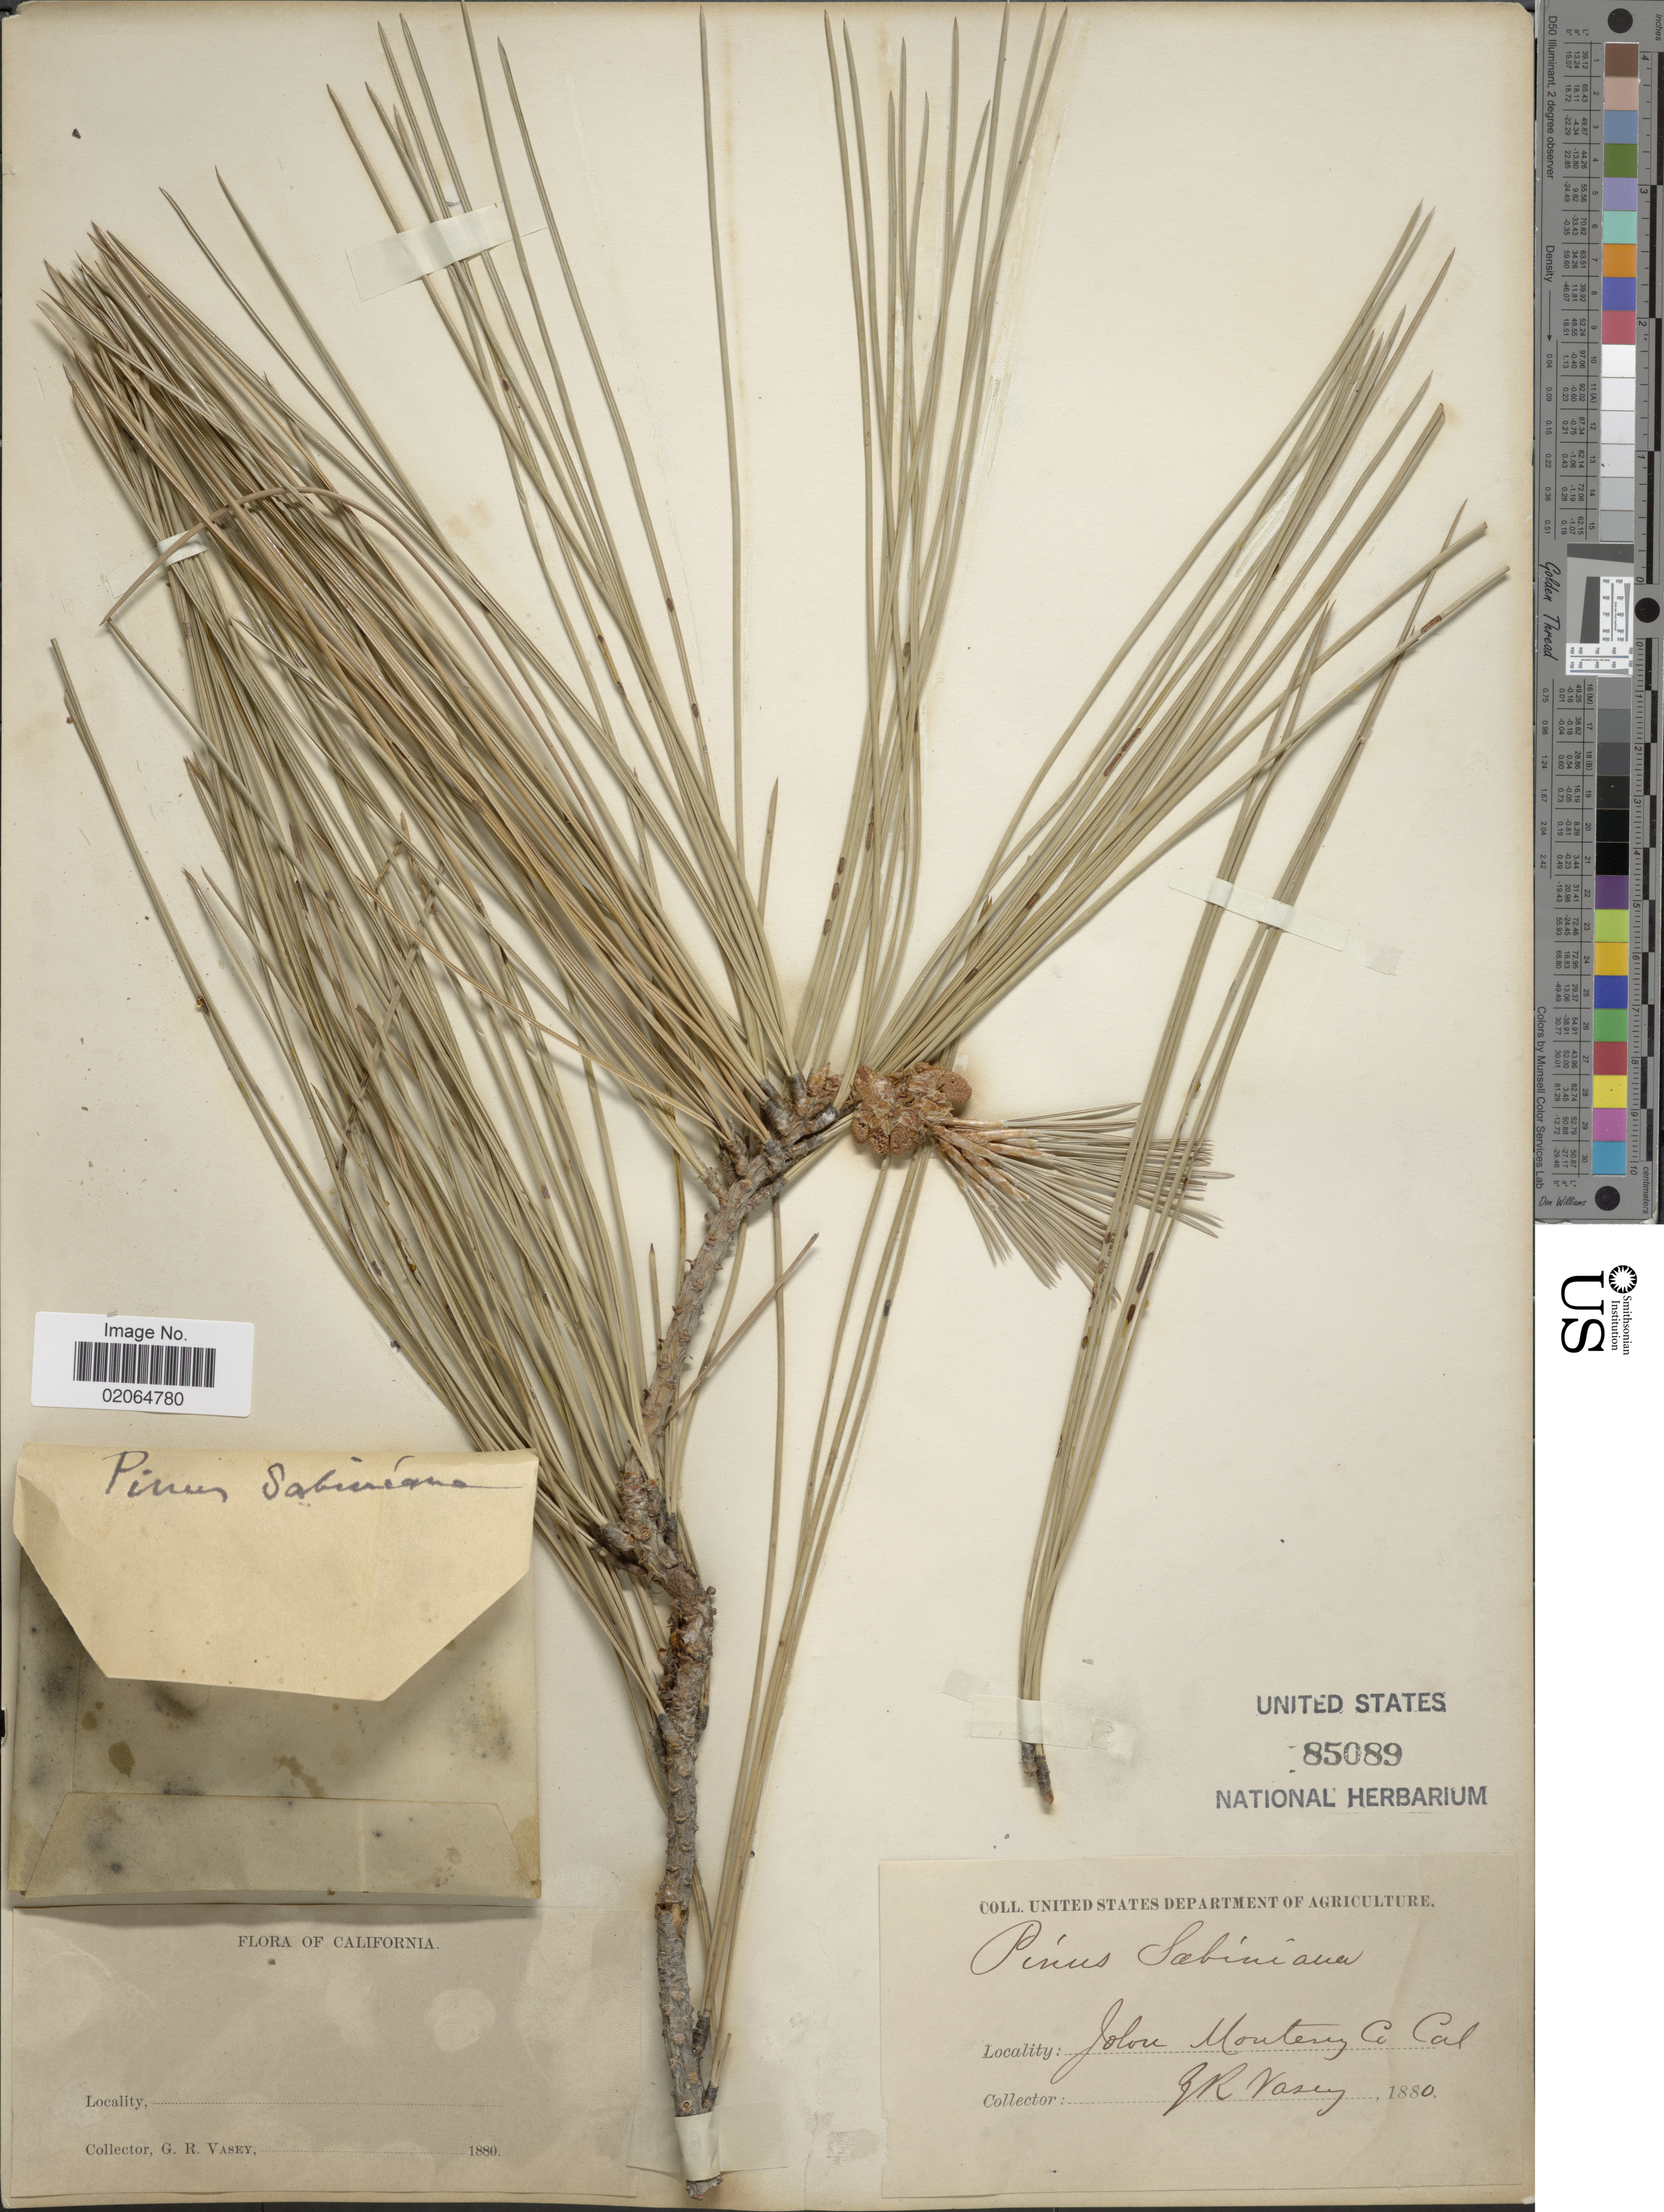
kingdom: Plantae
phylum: Tracheophyta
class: Pinopsida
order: Pinales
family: Pinaceae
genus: Pinus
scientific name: Pinus sabiniana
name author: Douglas ex D. Don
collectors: G. R. Vasey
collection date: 1880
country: United States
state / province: California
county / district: Monterey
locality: Jolon, Monterey Co.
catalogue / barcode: US 85089